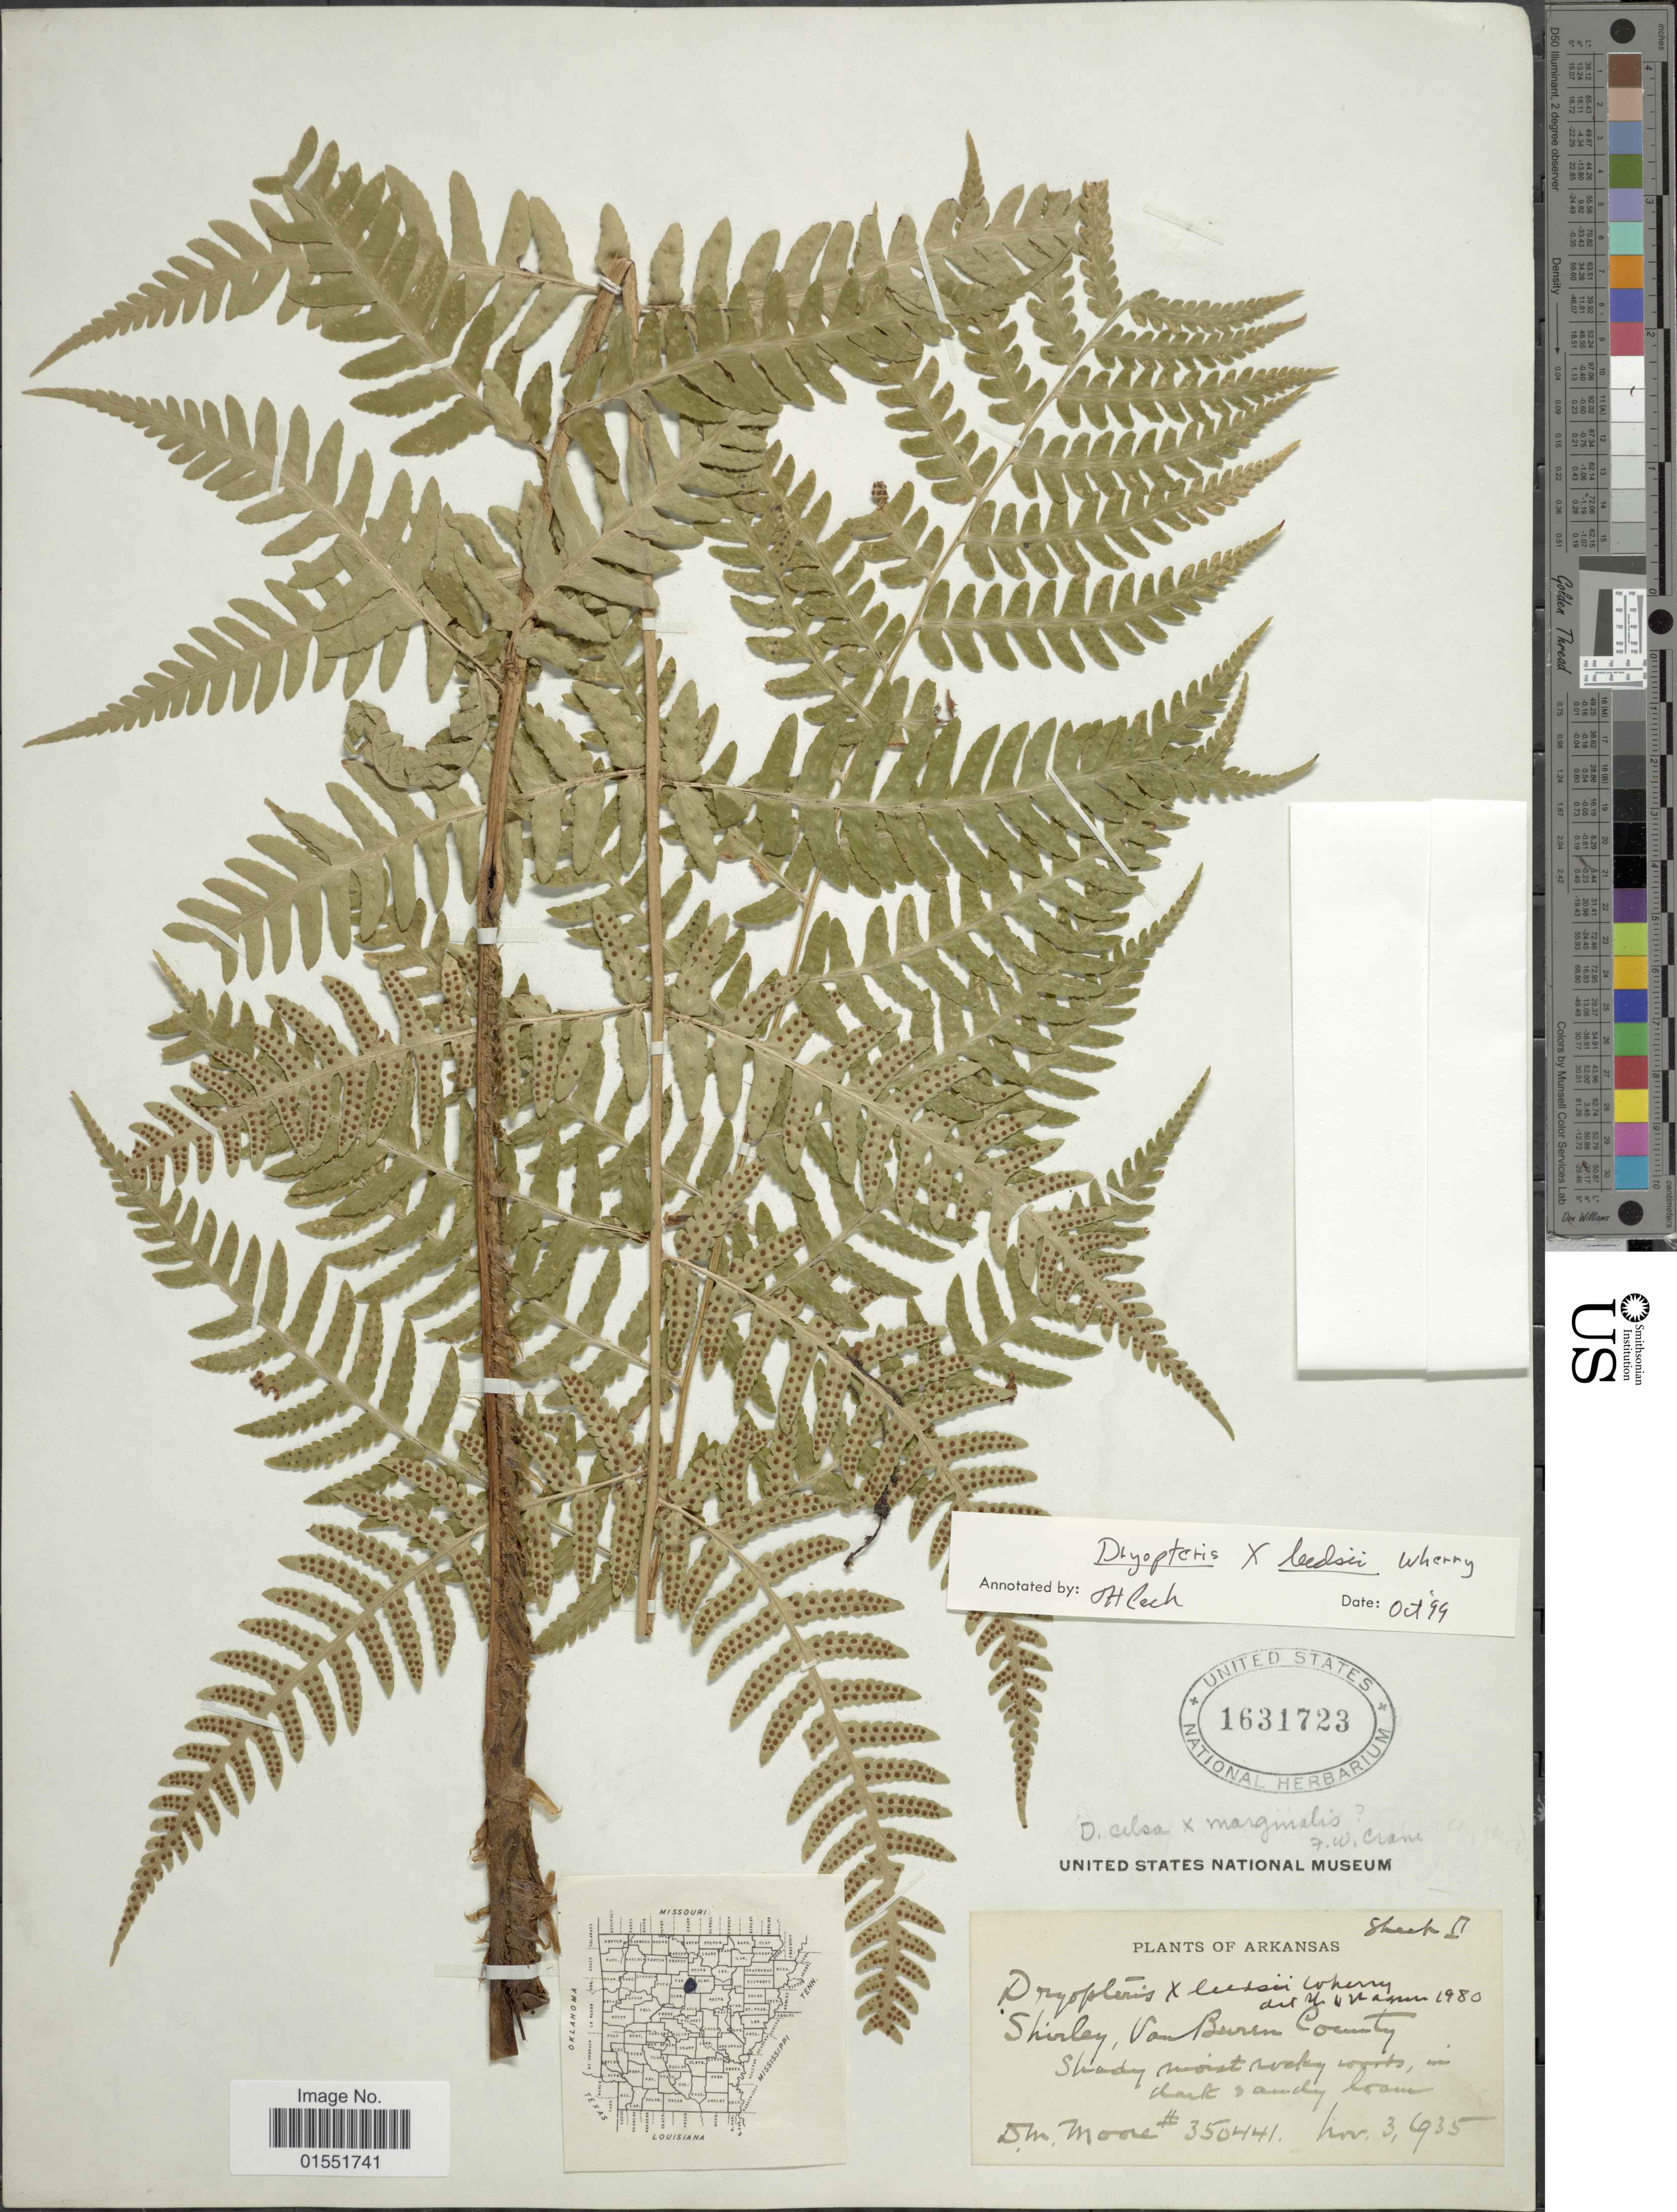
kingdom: Plantae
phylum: Tracheophyta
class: Polypodiopsida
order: Polypodiales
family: Dryopteridaceae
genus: Dryopteris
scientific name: Dryopteris x leedsii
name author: Wherry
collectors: D. Moore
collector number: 350441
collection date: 1935-11-03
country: United States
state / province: Arkansas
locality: Shirley, Van Buren County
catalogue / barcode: US 1631723